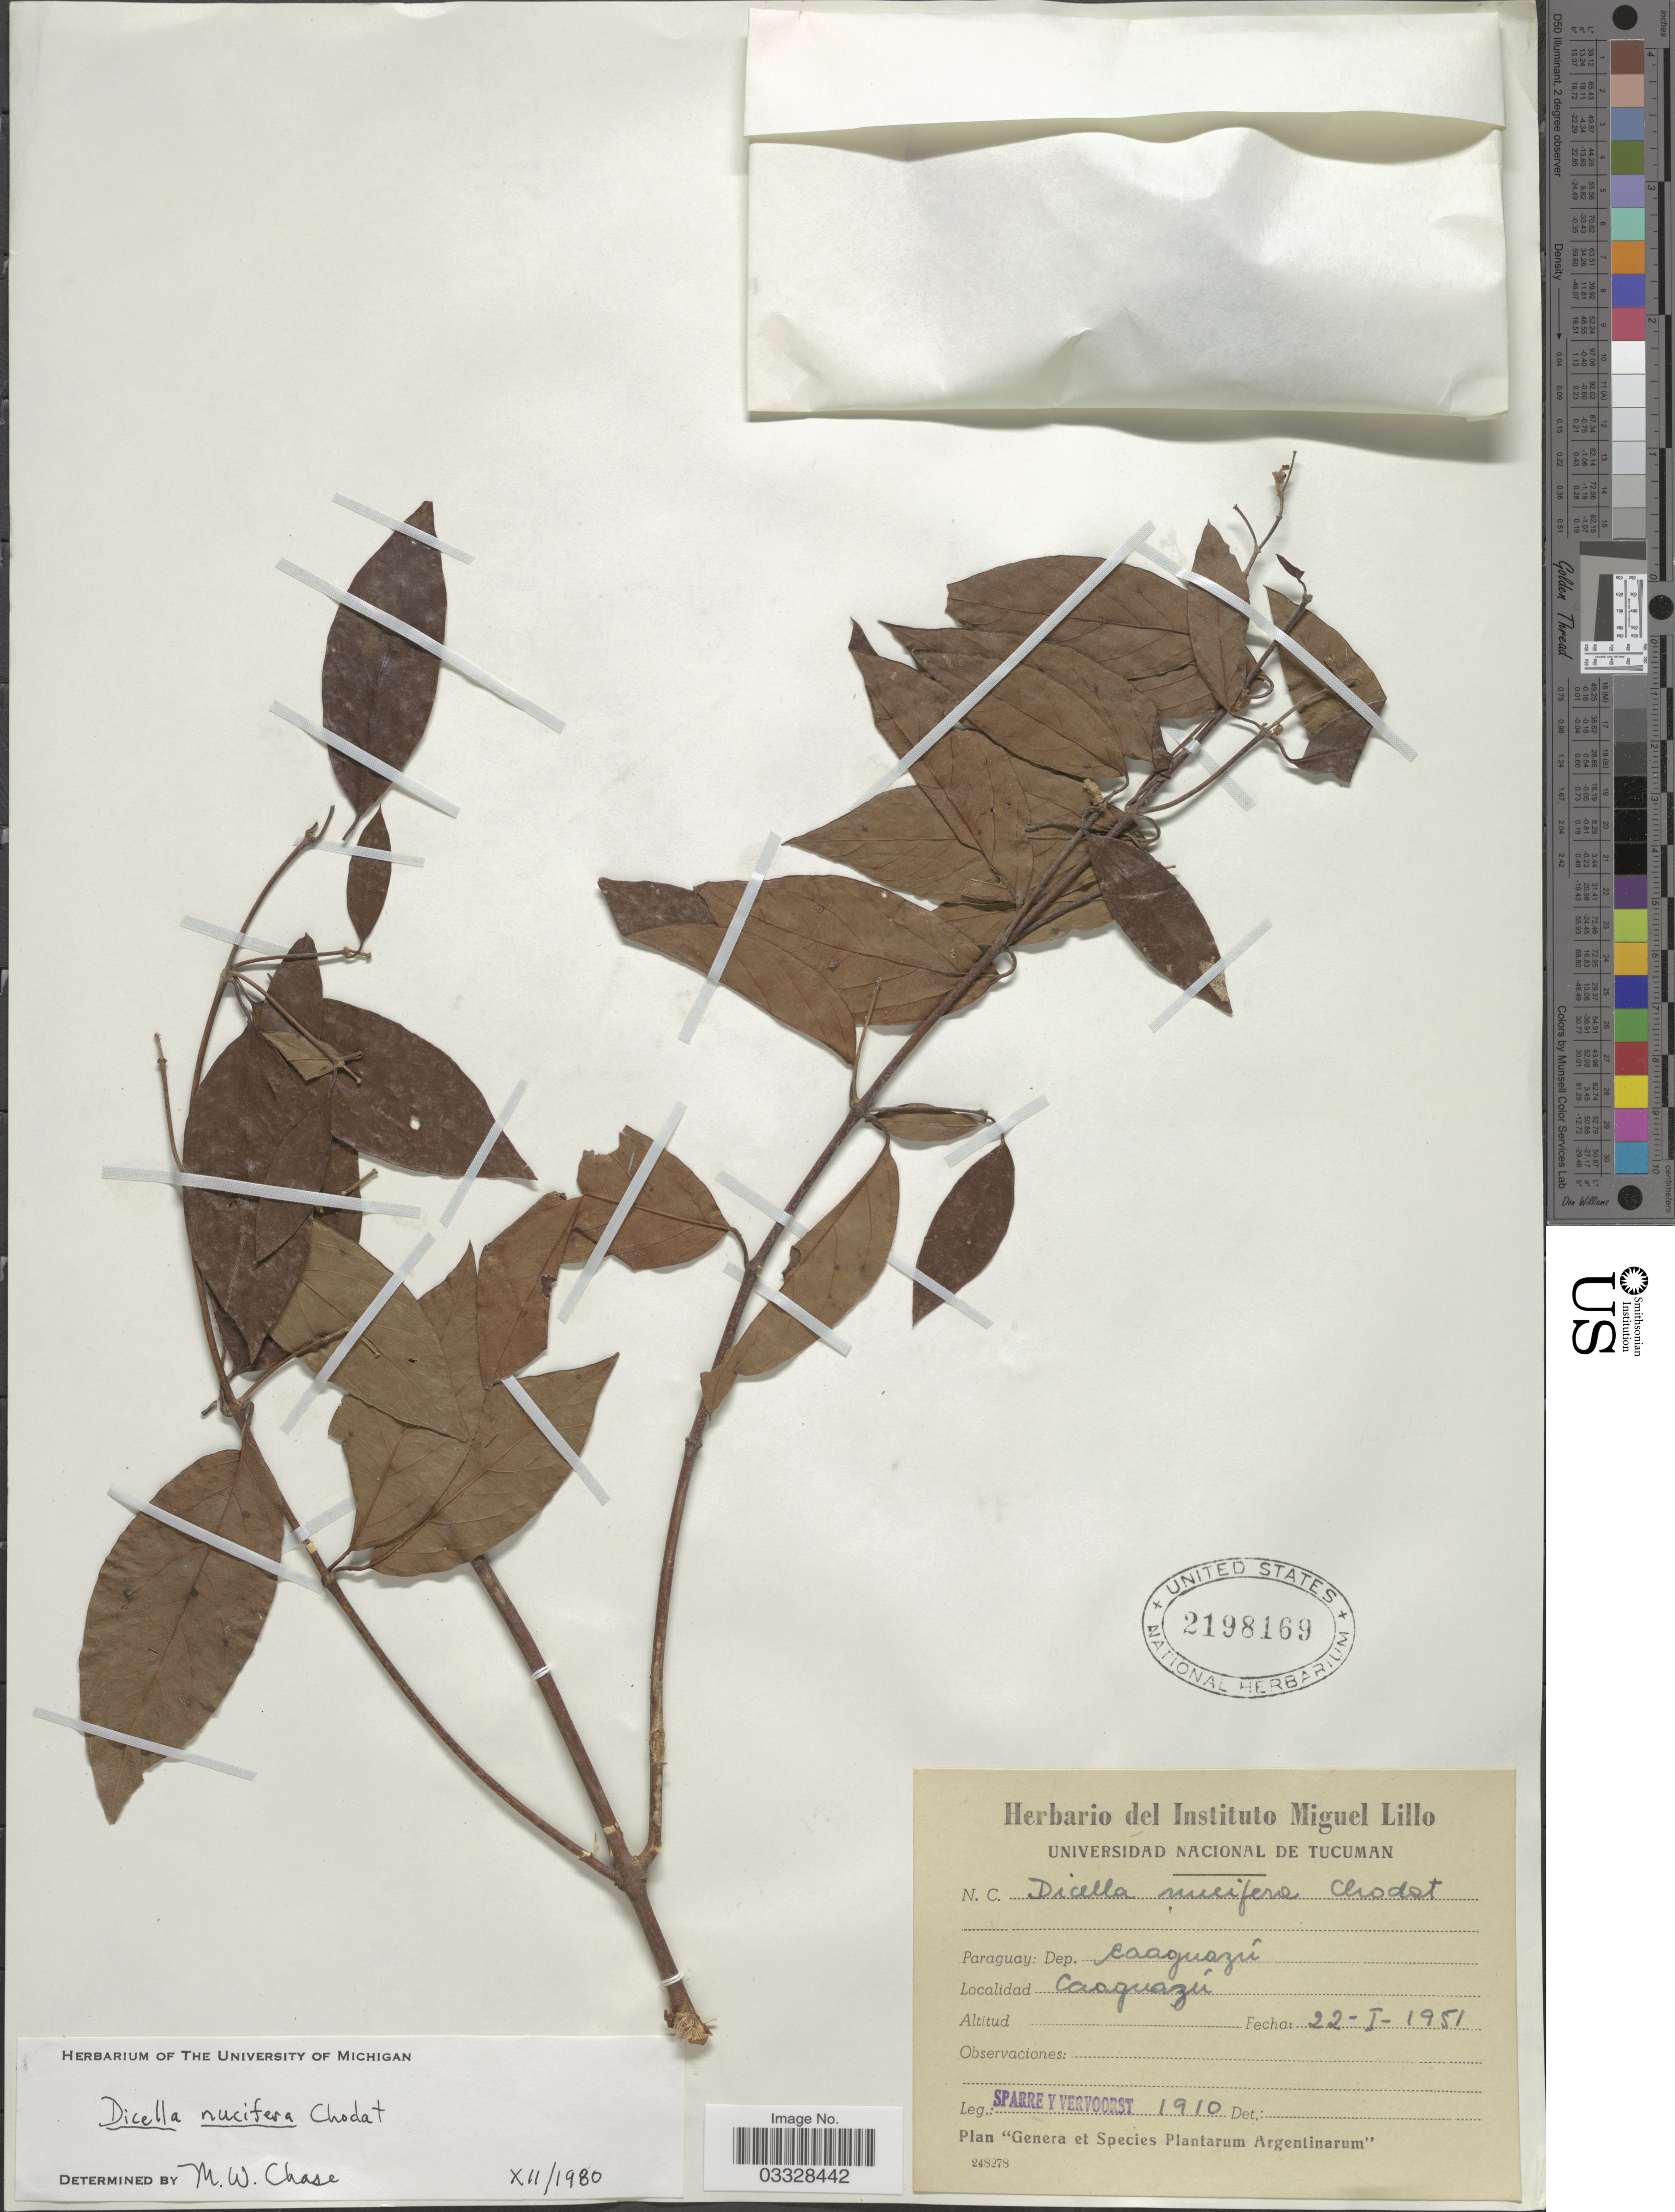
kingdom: Plantae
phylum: Tracheophyta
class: Magnoliopsida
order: Malpighiales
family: Malpighiaceae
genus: Dicella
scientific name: Dicella nucifera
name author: Chodat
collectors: Sparre & Vervoorst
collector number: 1910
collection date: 1951-01-22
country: Paraguay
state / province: Caaguazu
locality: Dep. Caaguazú. Caaguazú.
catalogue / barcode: US 2198169